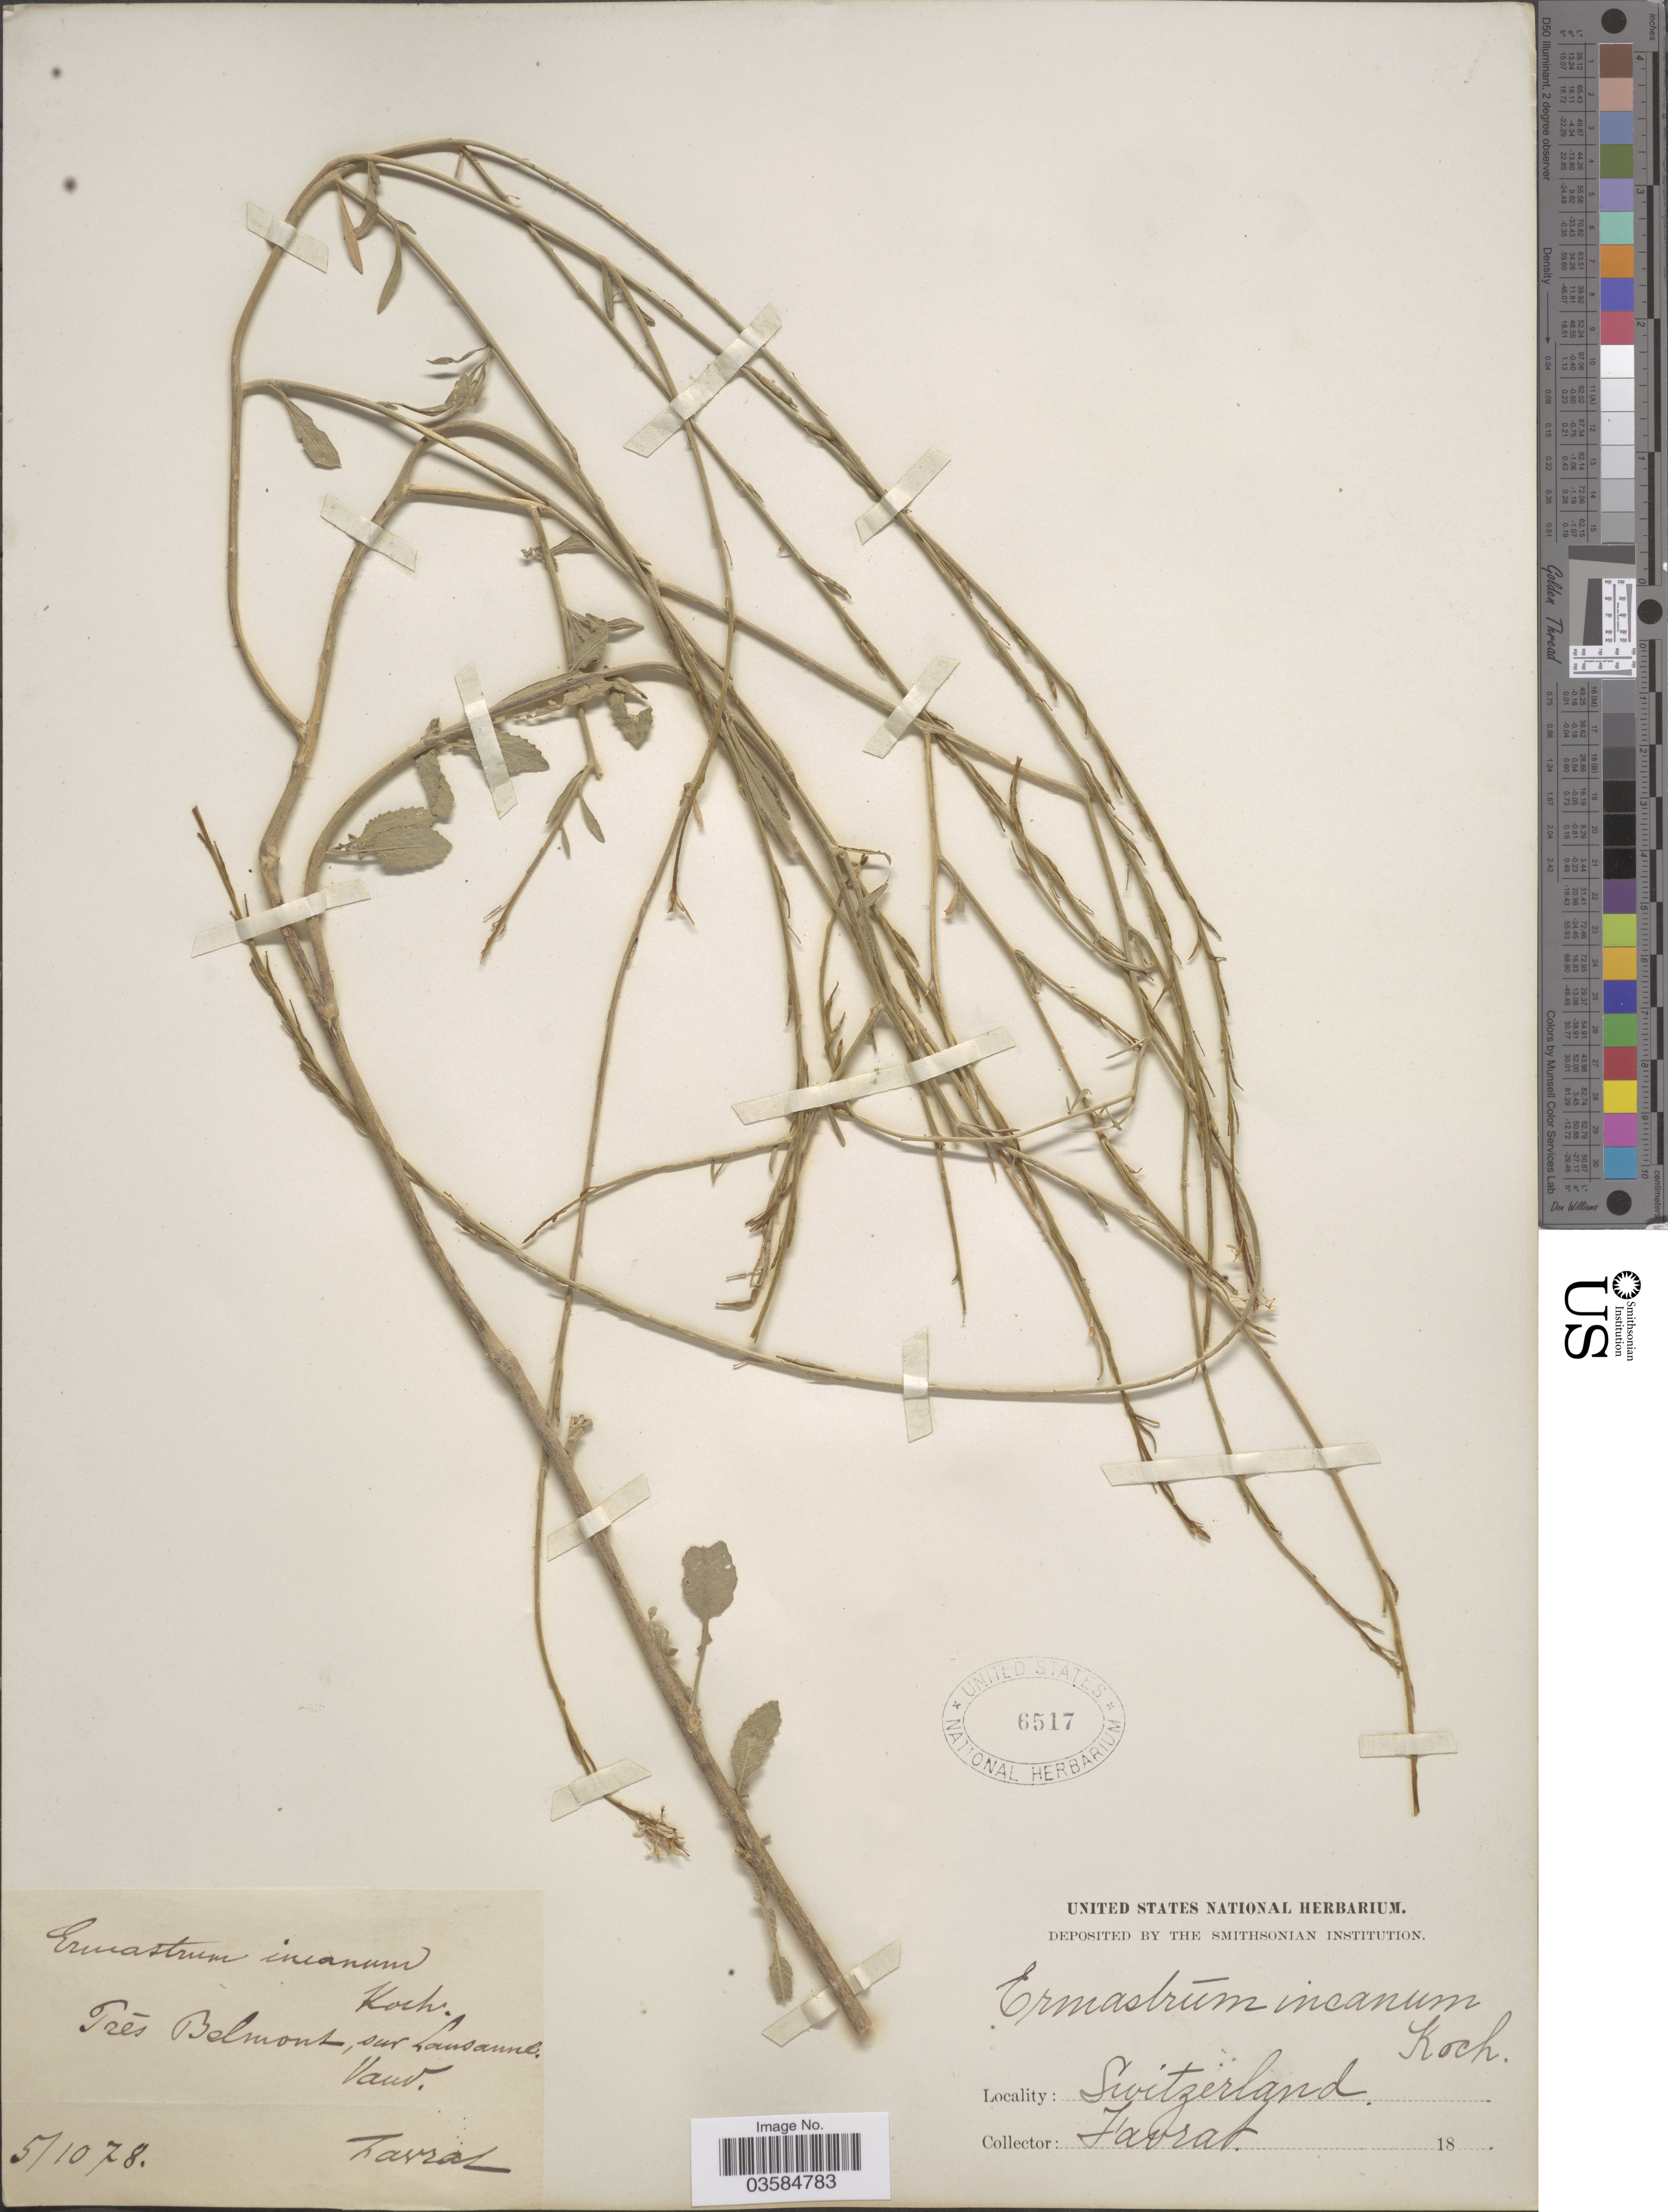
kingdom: Plantae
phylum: Tracheophyta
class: Magnoliopsida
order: Brassicales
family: Brassicaceae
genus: Hirschfeldia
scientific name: Hirschfeldia incana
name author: (L.) Lagr.-Foss.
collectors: L. Favrat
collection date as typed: Transcribed d/m/y: 5/10/78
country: Switzerland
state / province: Vaud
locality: Prés Belmont, sur Lausanne.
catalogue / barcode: US 6517